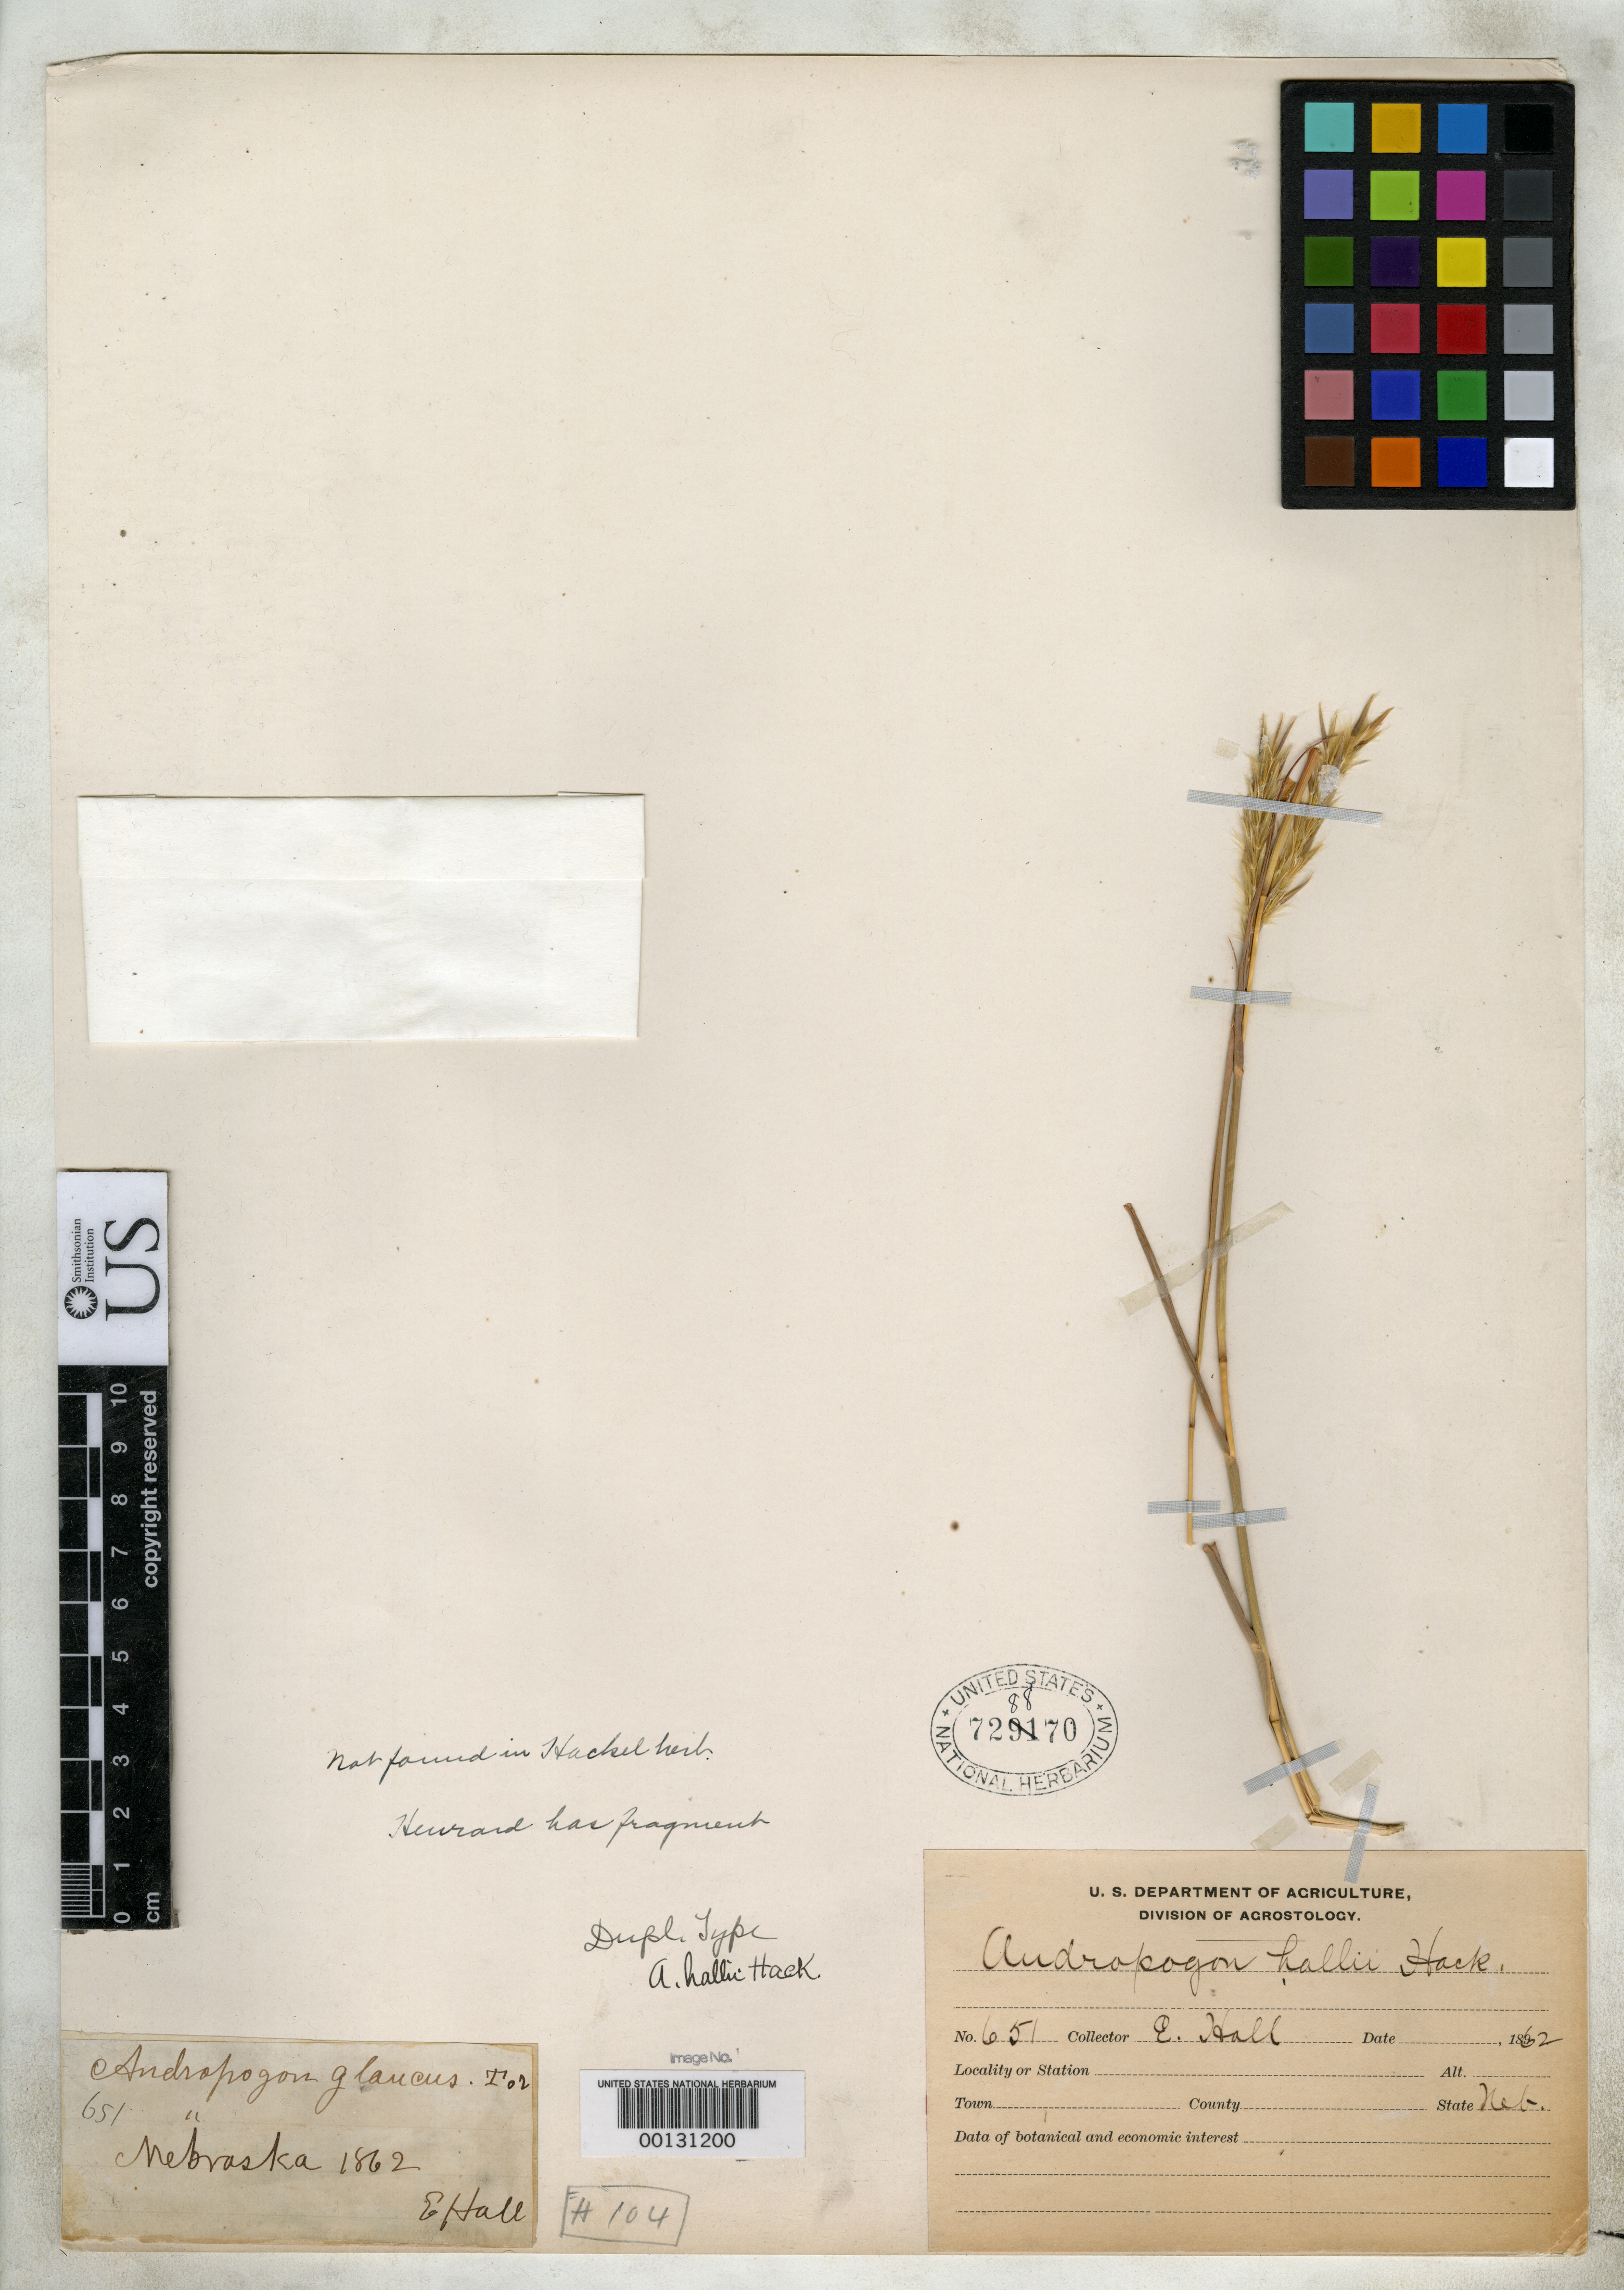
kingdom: Plantae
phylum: Tracheophyta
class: Liliopsida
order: Poales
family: Poaceae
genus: Andropogon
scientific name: Andropogon hallii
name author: Hack.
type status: Type Collection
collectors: E. Hall & J. Harbour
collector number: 651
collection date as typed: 1862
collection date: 1862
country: United States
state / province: Nebraska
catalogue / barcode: US 728870